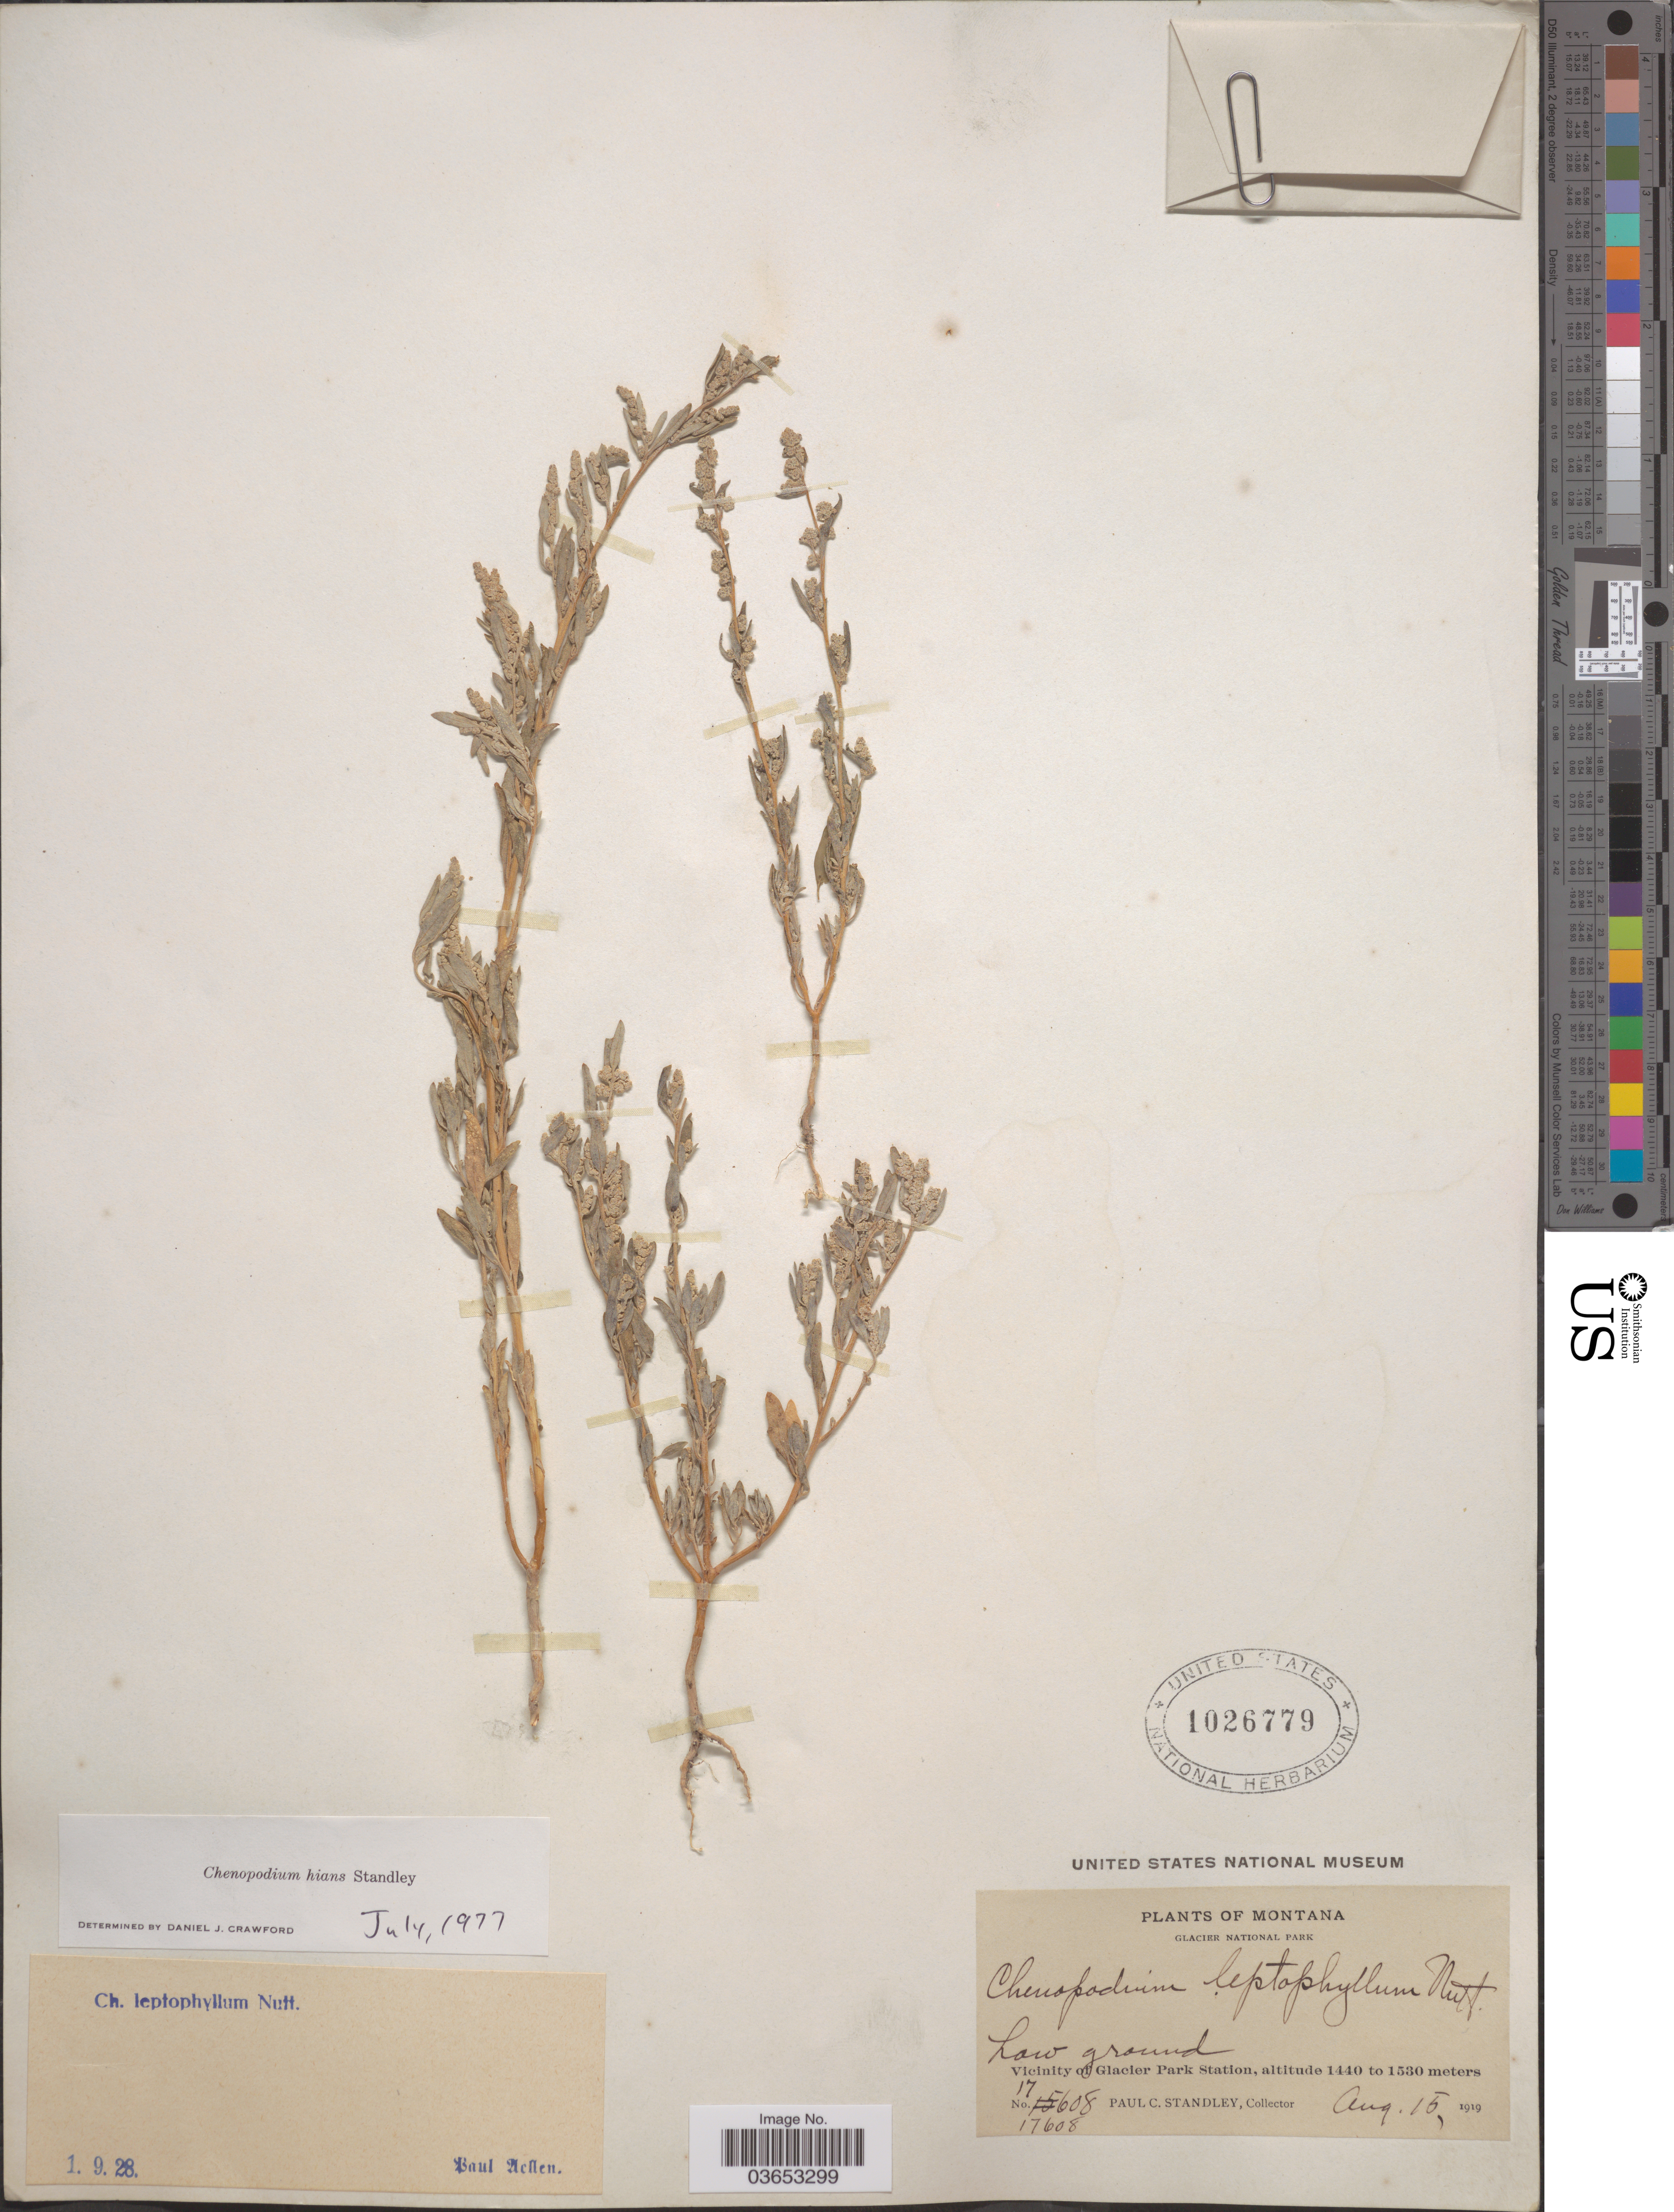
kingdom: Plantae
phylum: Tracheophyta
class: Magnoliopsida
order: Caryophyllales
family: Amaranthaceae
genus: Chenopodium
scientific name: Chenopodium hians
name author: Standl.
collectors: P. C. Standley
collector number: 17608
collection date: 1919-08-15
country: United States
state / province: Montana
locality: Glacier National Park. Vicinity of Glacier Park Station.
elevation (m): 1440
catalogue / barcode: US 1026779